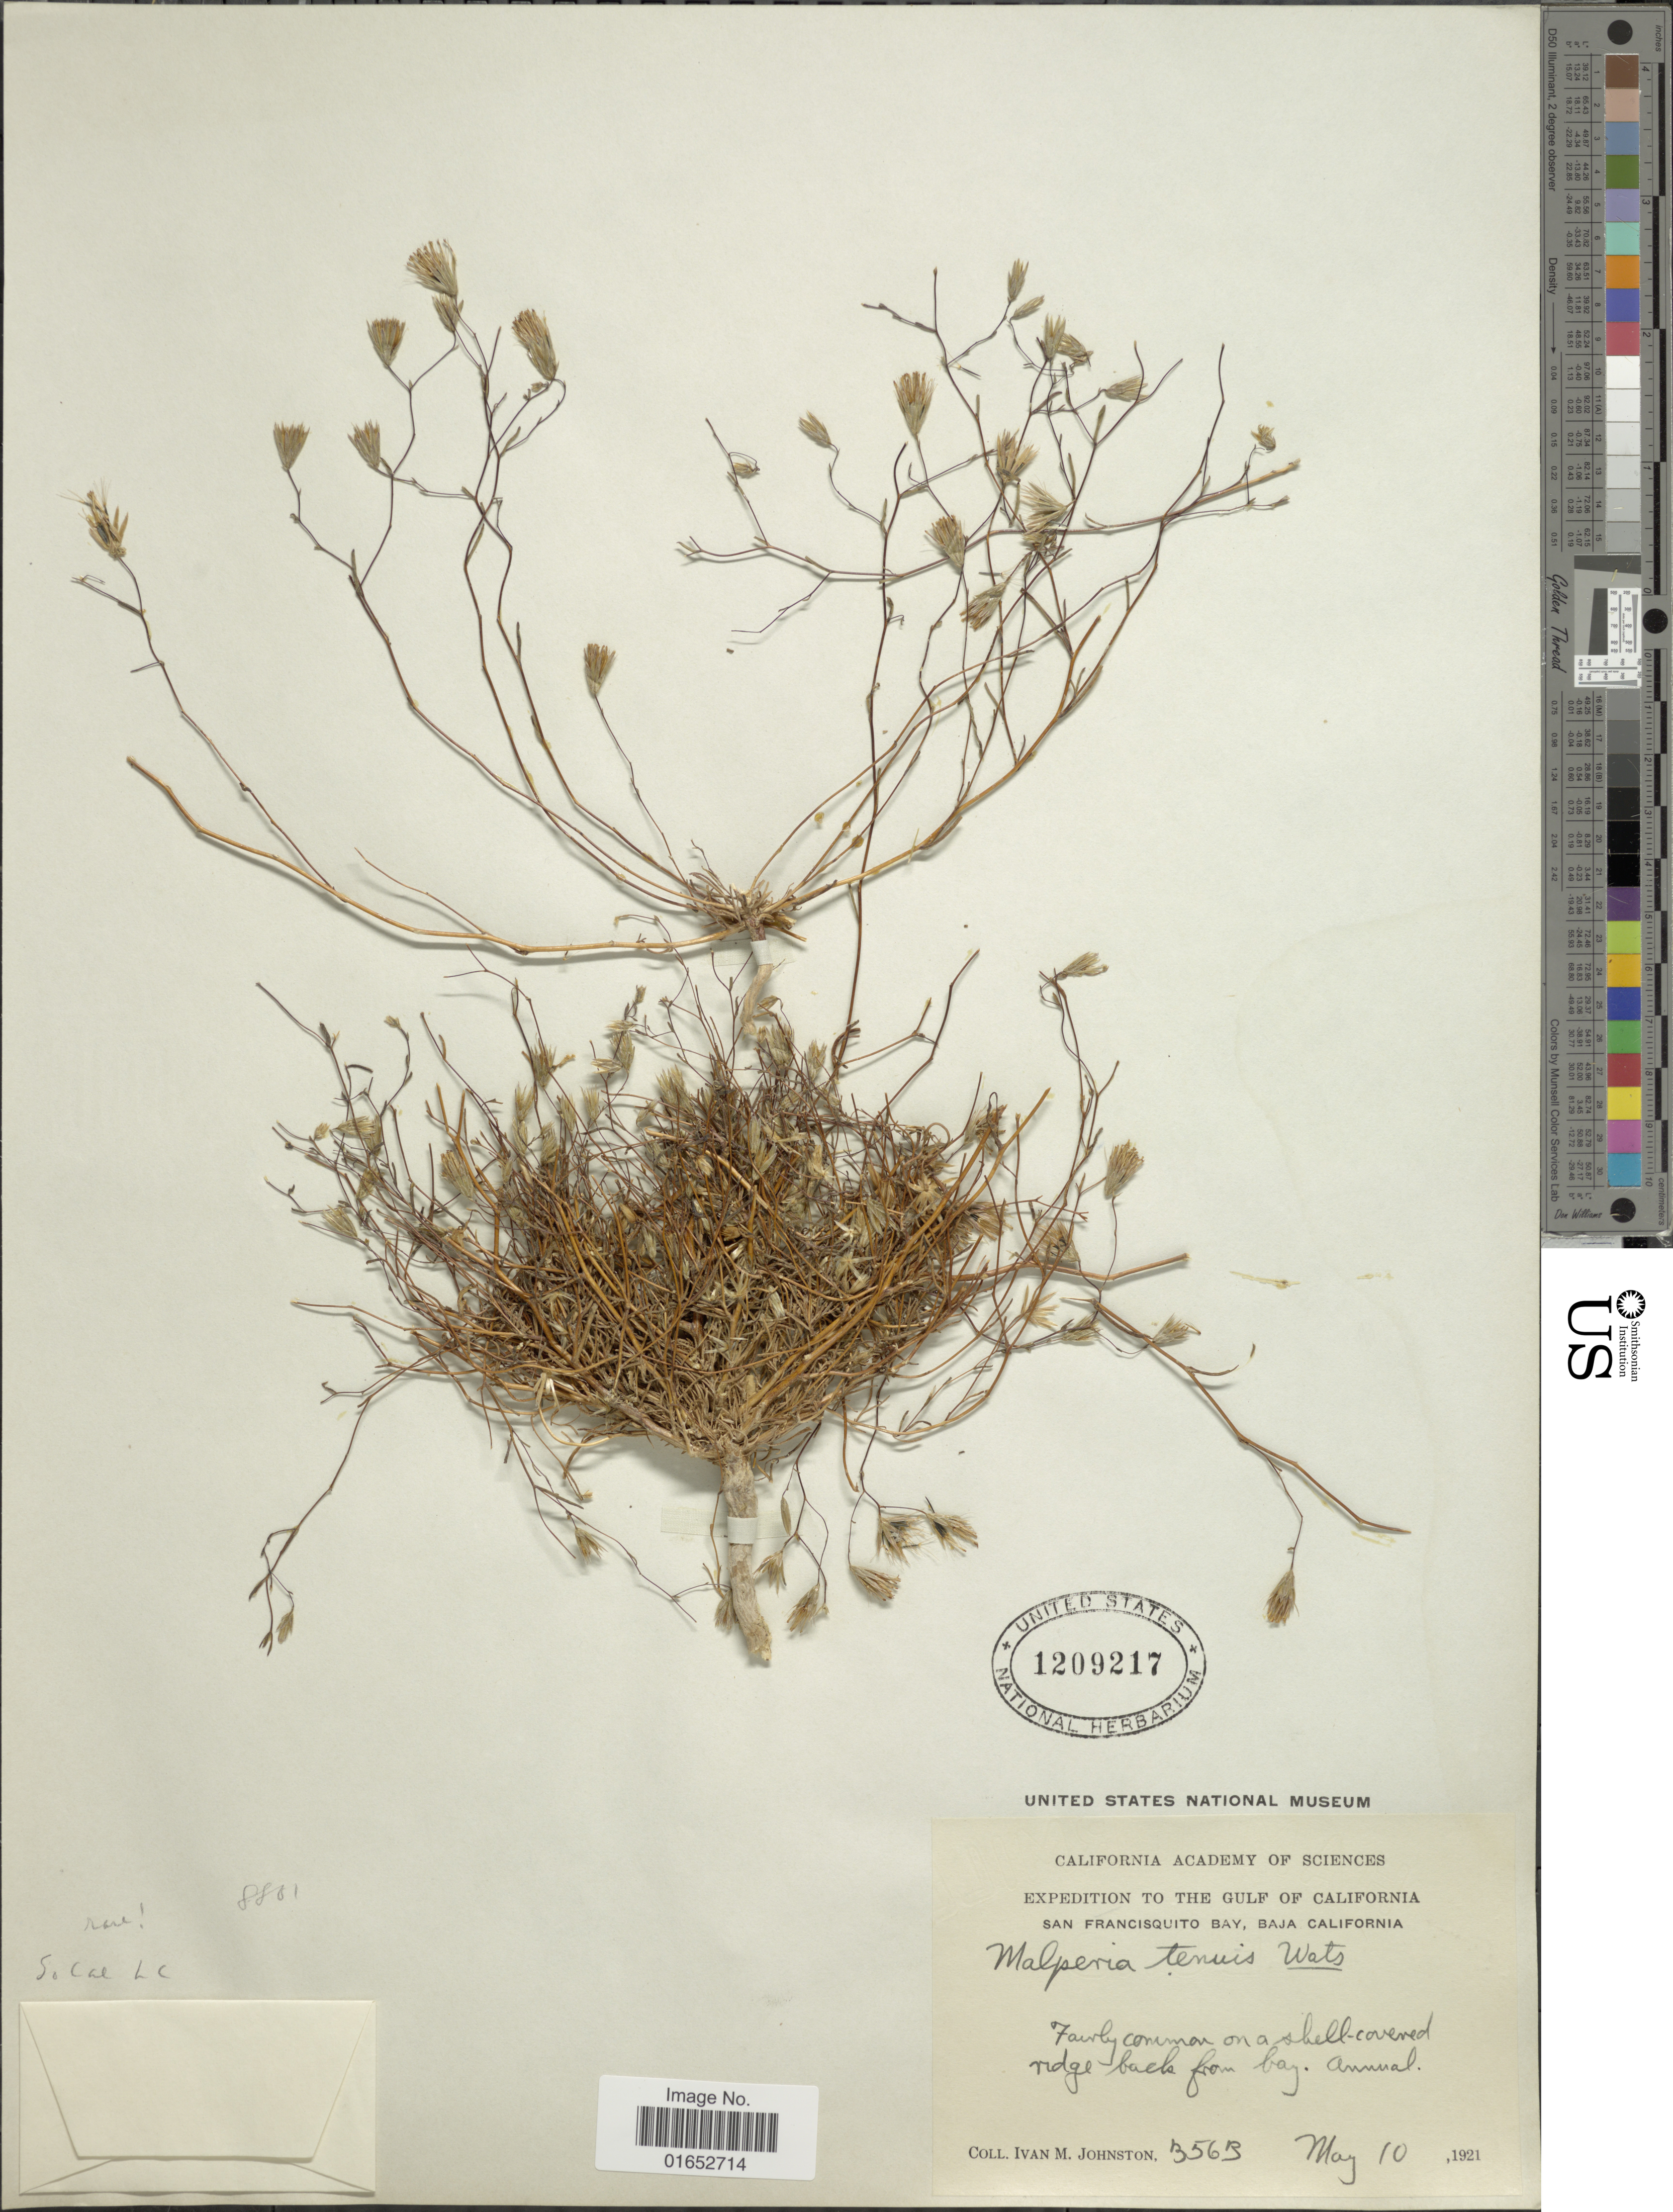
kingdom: Plantae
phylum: Tracheophyta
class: Magnoliopsida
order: Asterales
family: Asteraceae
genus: Malperia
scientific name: Malperia tenuis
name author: S. Watson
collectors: I.M. Johnston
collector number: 3563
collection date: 1921-05-10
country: Mexico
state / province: Baja California Sur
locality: The Gulf of California, San Francisquitp Bay, fairly common on a shell-covered ridge back from bay. Annual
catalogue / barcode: US 1209217